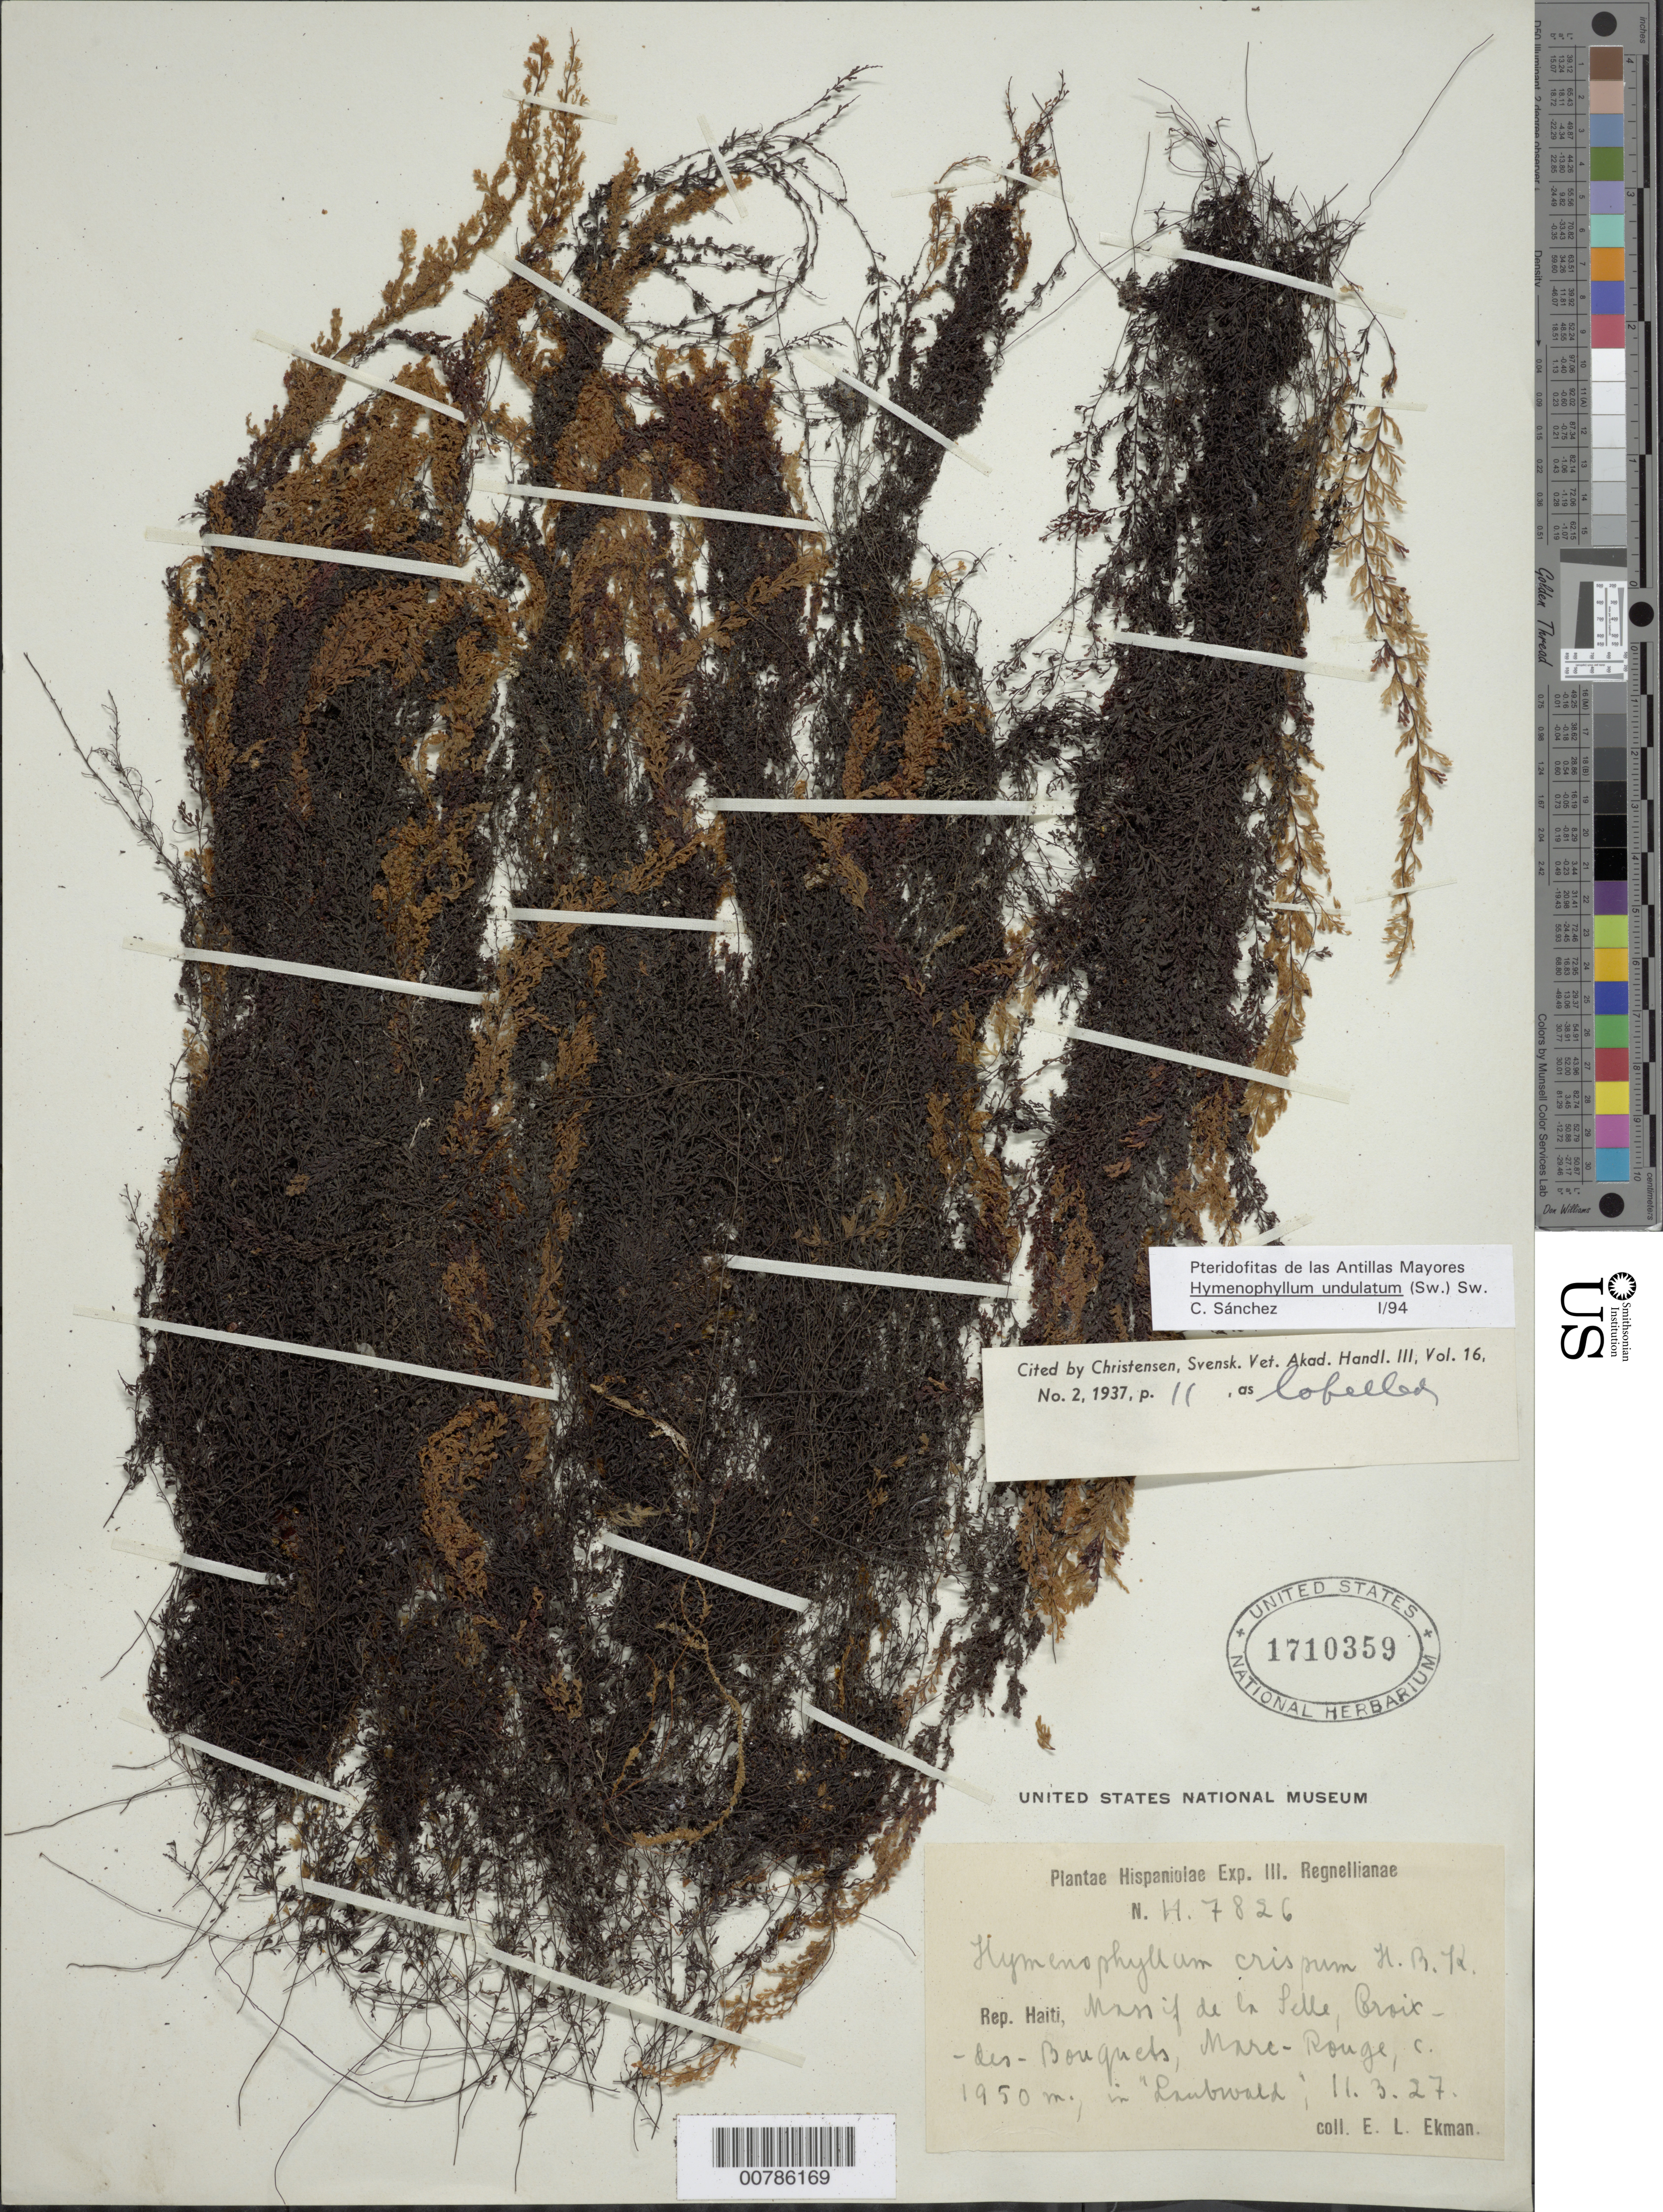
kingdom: Plantae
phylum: Tracheophyta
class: Polypodiopsida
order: Hymenophyllales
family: Hymenophyllaceae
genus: Hymenophyllum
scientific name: Hymenophyllum undulatum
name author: (Sw.) Sw.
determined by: Sánchez, C. A.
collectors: E. L. Ekman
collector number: H 7826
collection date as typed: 11 Mar 1927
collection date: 1927-03-11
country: Haiti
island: Hispaniola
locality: Massif de la Sells, Croix-des-Bouquets, Mare Rouge, in "Laubwald"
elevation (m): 1950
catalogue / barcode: US 1710359